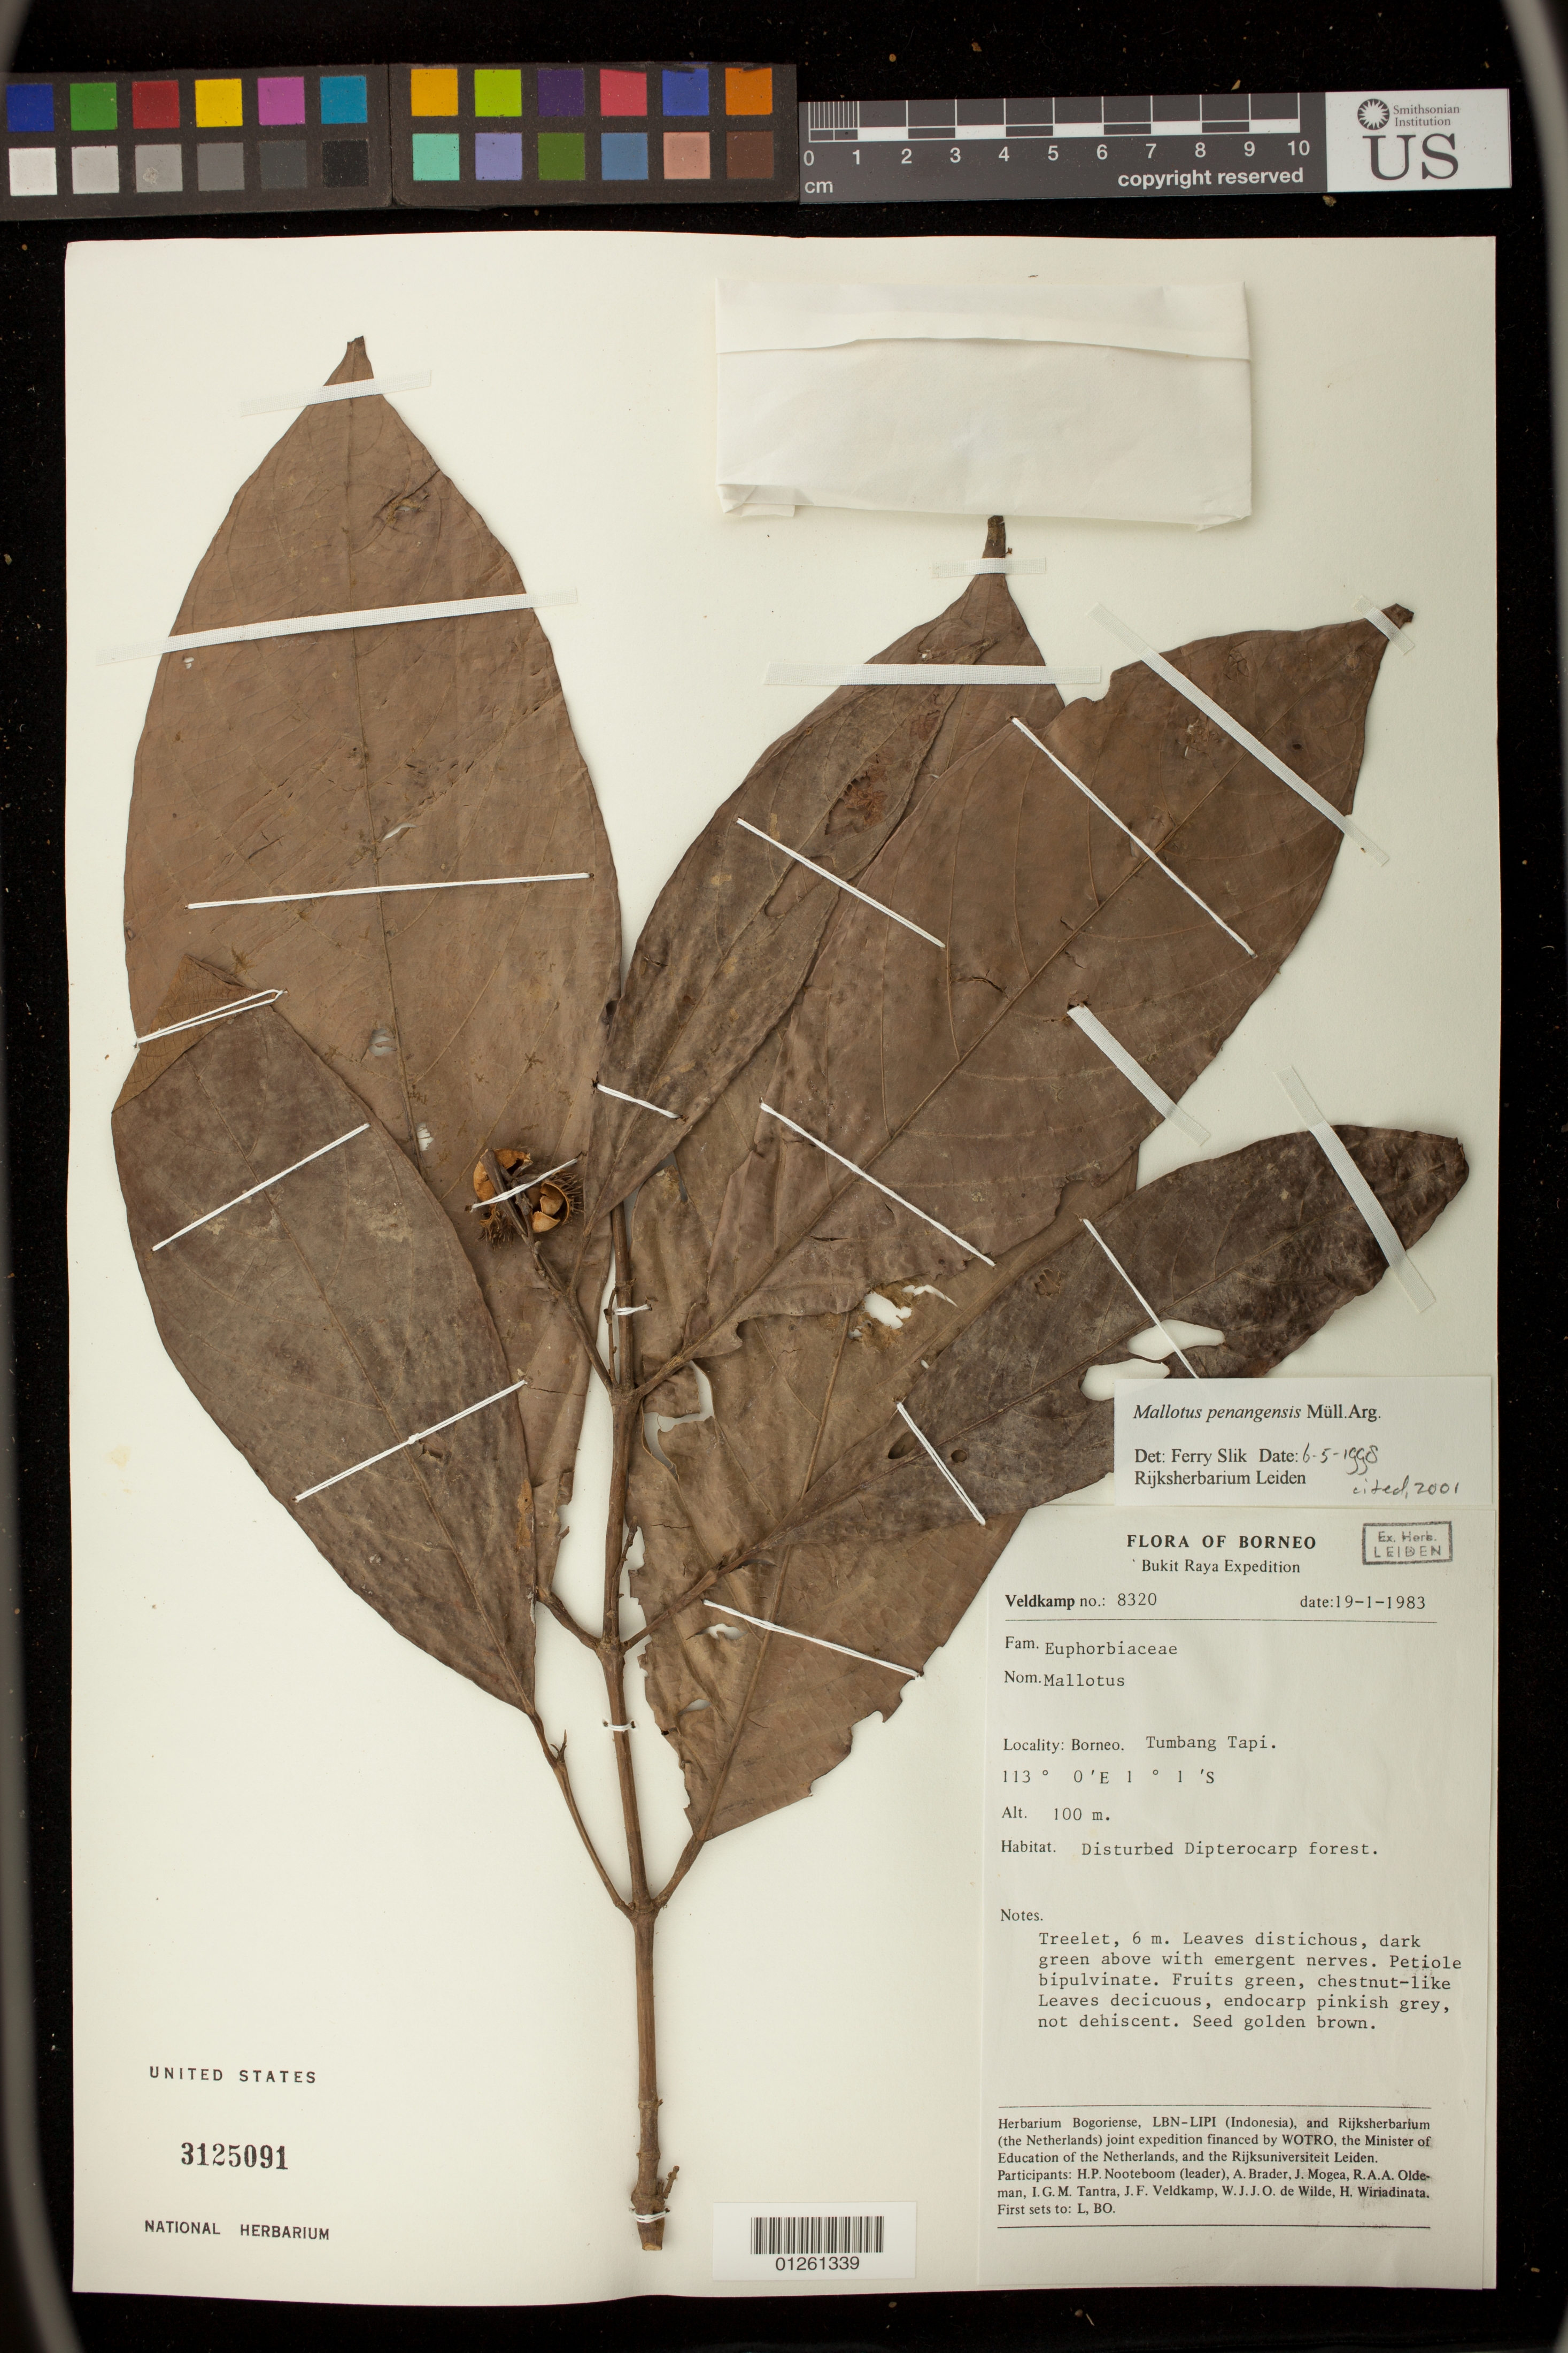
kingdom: Plantae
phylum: Tracheophyta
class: Magnoliopsida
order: Malpighiales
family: Euphorbiaceae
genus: Hancea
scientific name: Hancea penangensis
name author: (Müll. Arg.) S.E.C. Sierra et al.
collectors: J. F. Veldkamp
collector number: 8320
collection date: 1983-01-19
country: Indonesia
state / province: Kalimantan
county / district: Kalimantan Tengah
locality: tumbang Tapi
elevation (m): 100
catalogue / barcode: US 3125091